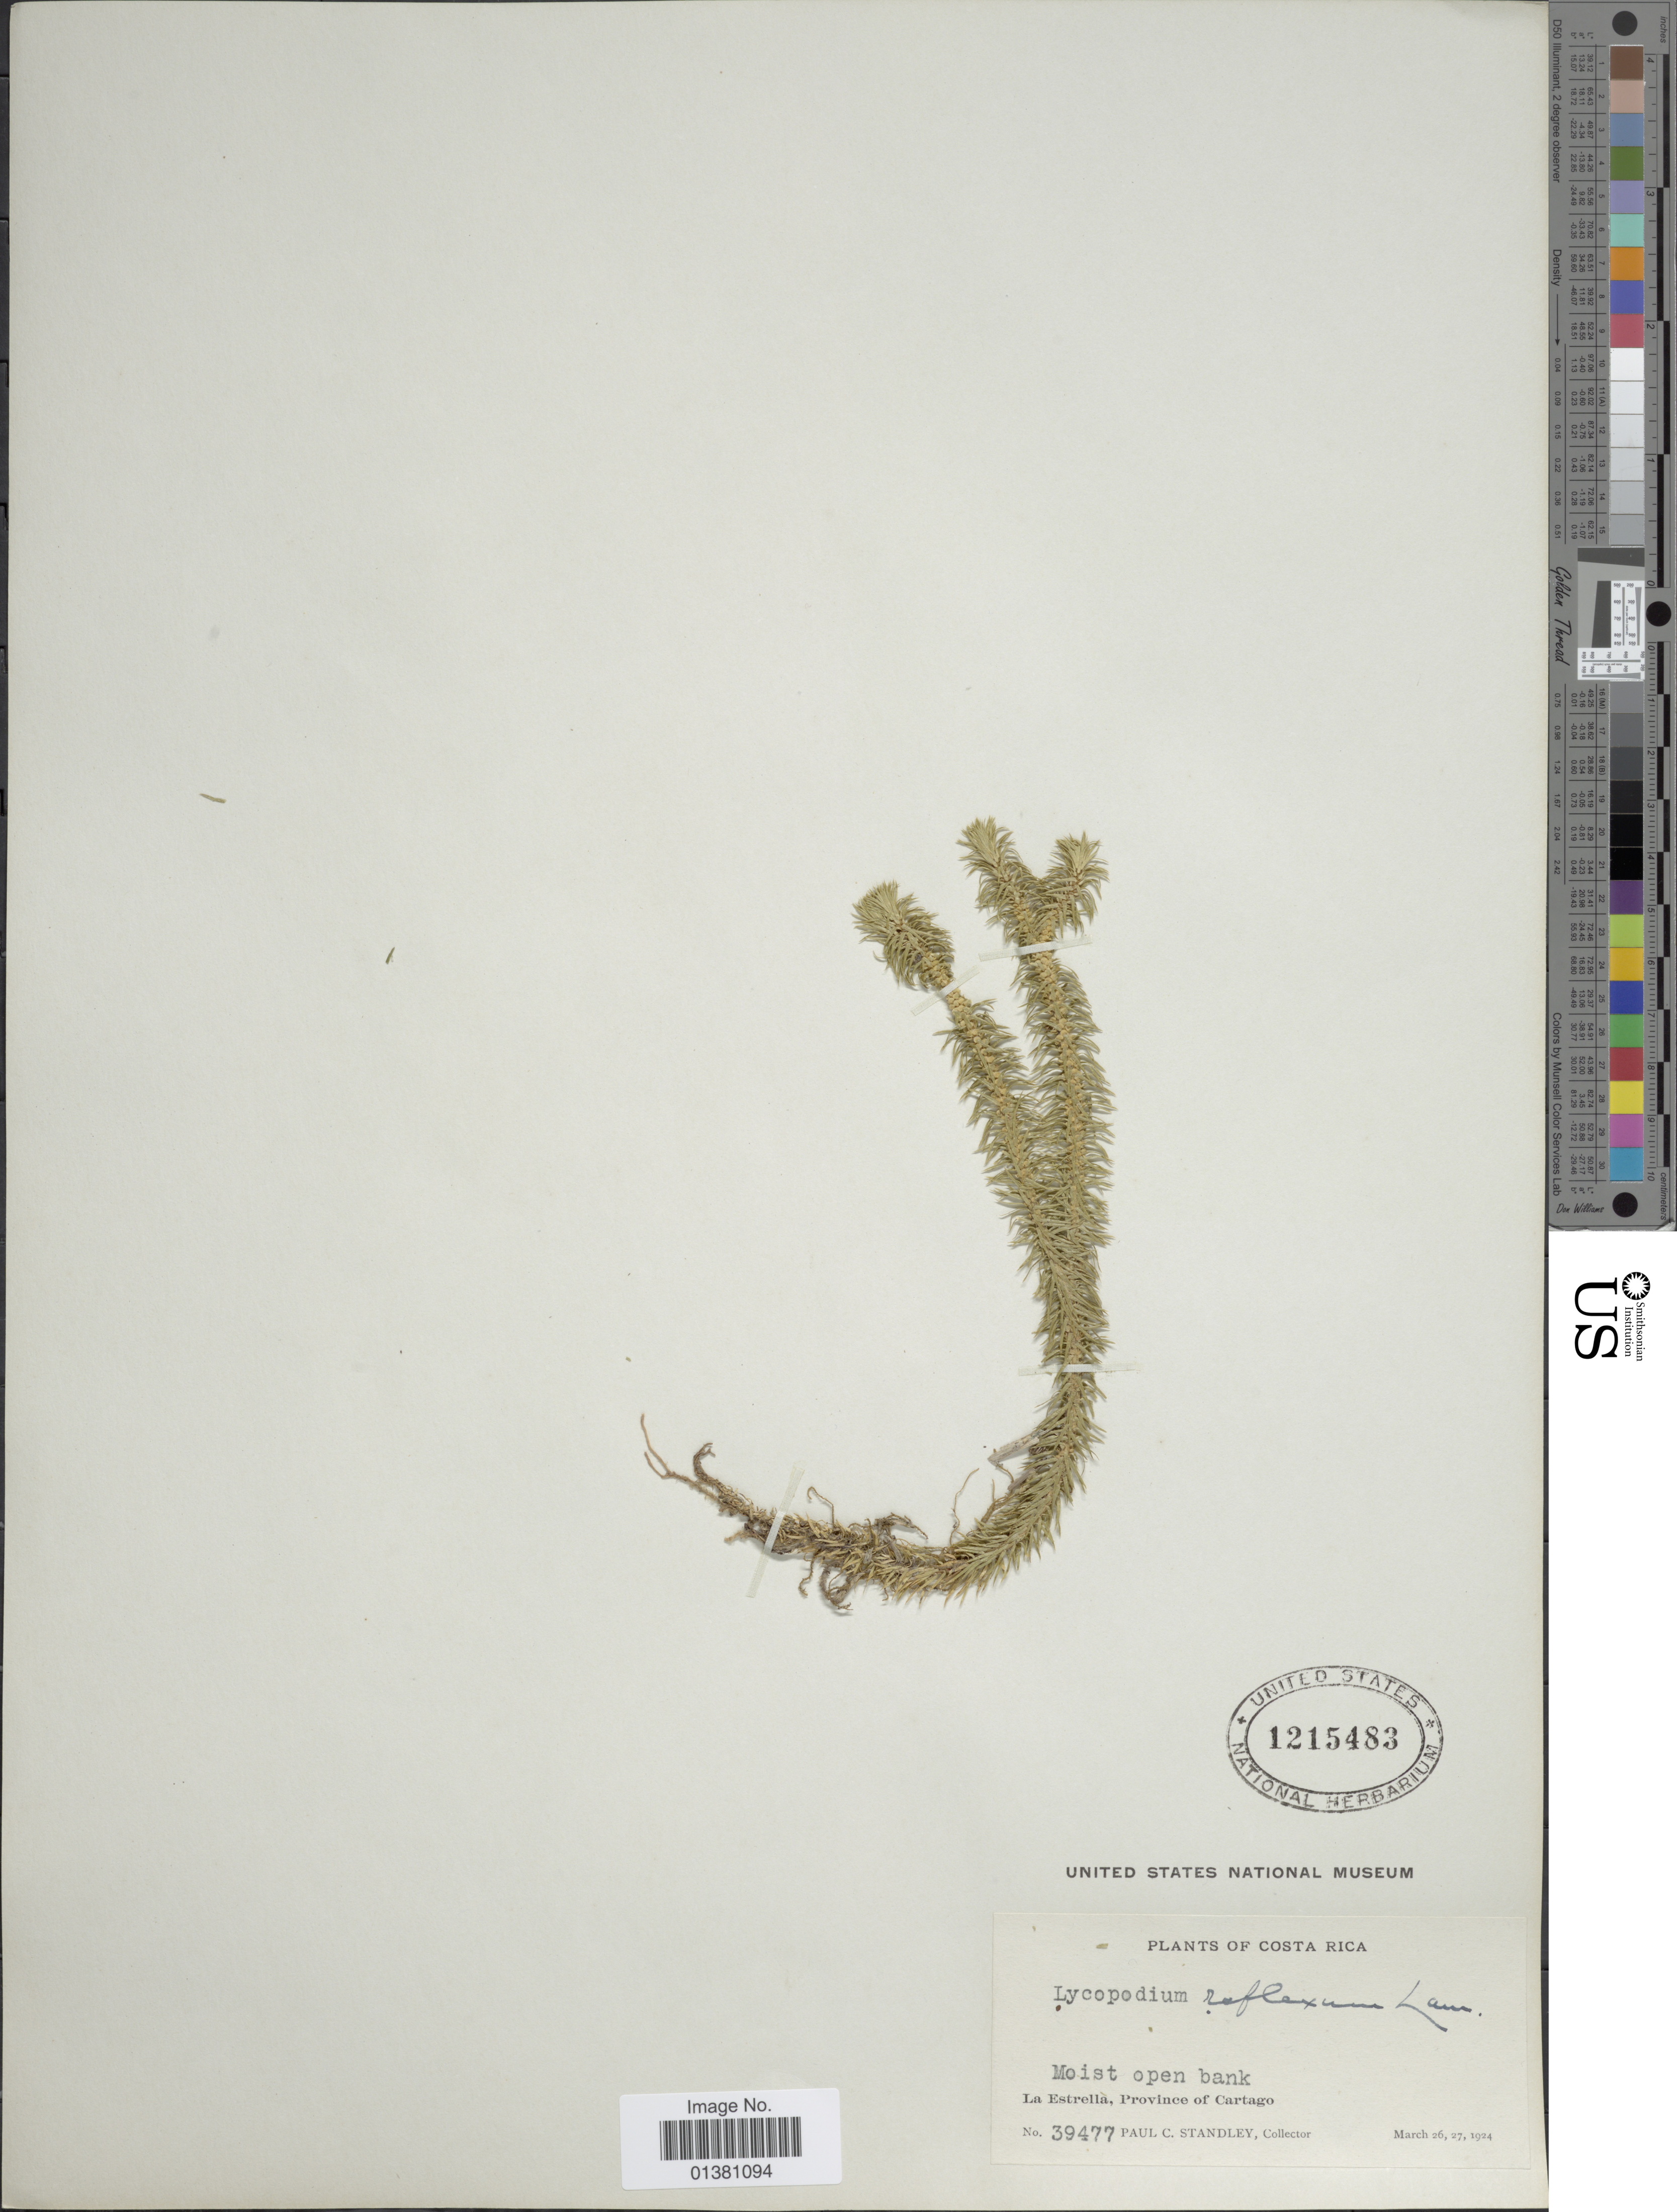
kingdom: Plantae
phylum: Tracheophyta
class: Lycopodiopsida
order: Lycopodiales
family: Lycopodiaceae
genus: Phlegmariurus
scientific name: Phlegmariurus reflexus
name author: (Lam.) B. Øllg.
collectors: P. C. Standley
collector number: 39477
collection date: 1924-03-26/1924-03-27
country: Costa Rica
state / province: Cartago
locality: La Estrella, Province of Cartago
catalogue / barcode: US 1215483